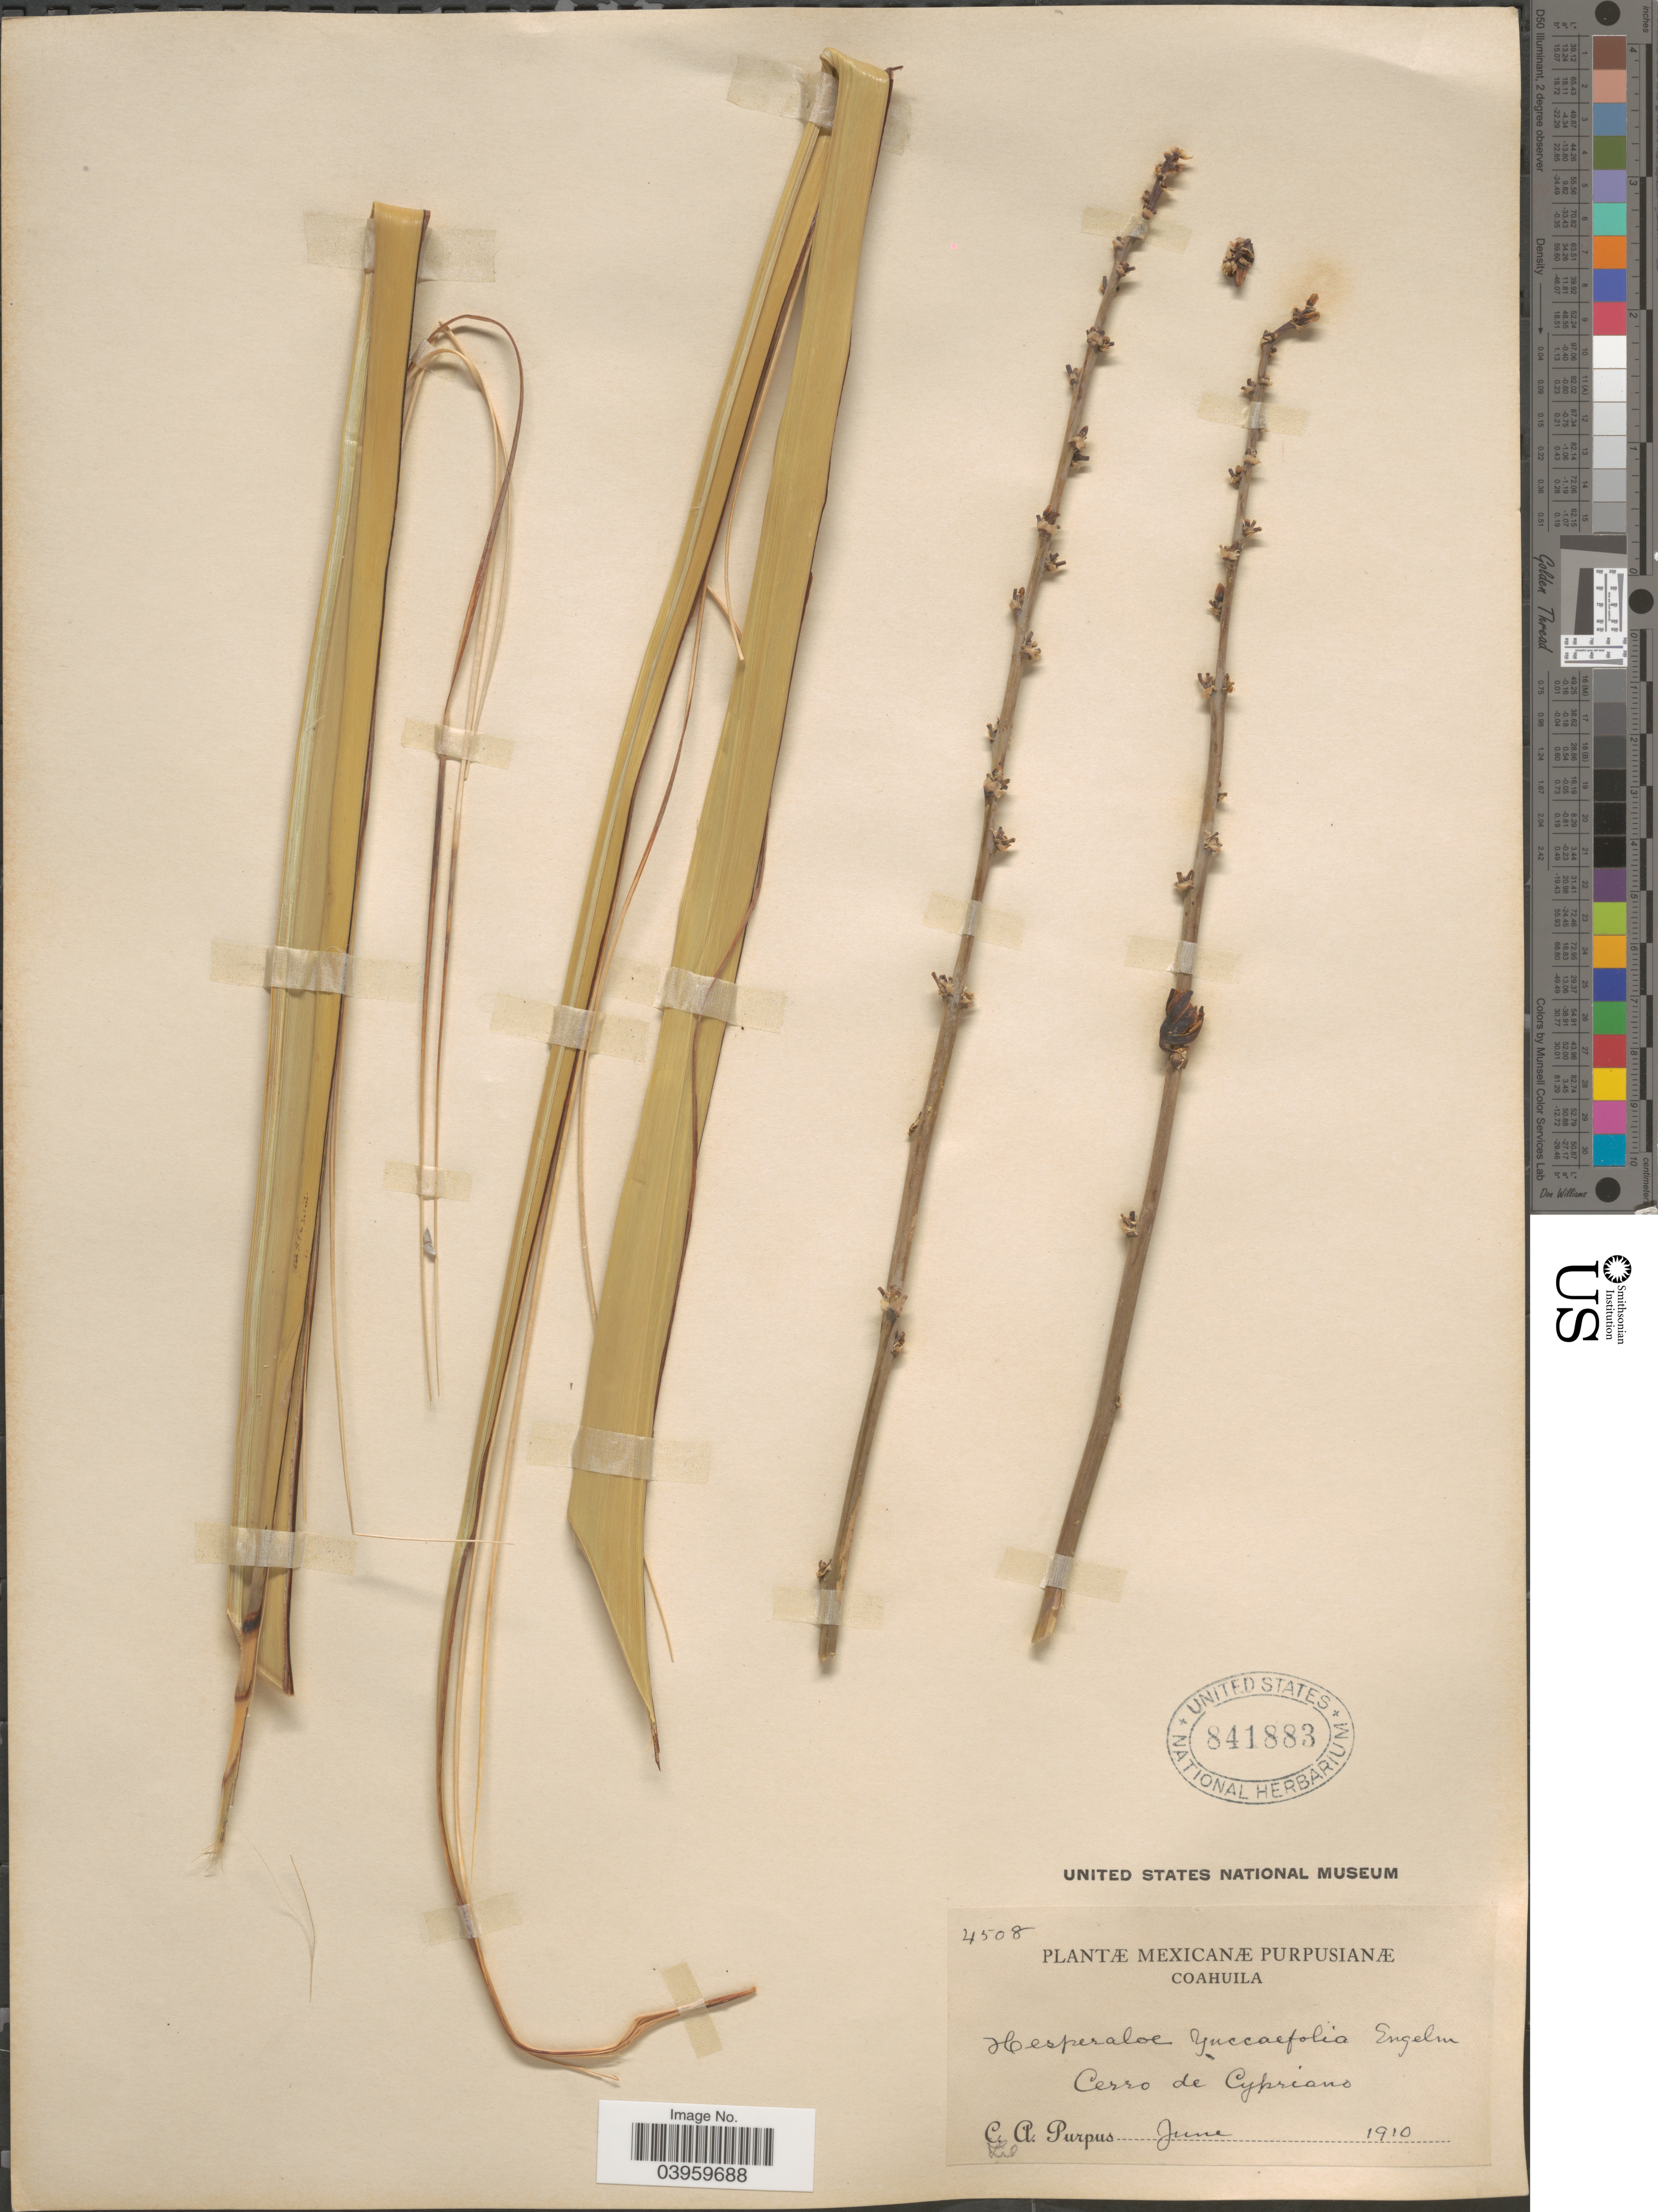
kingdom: Plantae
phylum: Tracheophyta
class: Liliopsida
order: Asparagales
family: Asparagaceae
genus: Hesperaloe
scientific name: Hesperaloe funifera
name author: (K. Koch) Trel.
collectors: C. A. Purpus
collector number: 4508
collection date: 1910-06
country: Mexico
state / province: Coahuila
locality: Cerro de Cypriano.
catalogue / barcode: US 841883